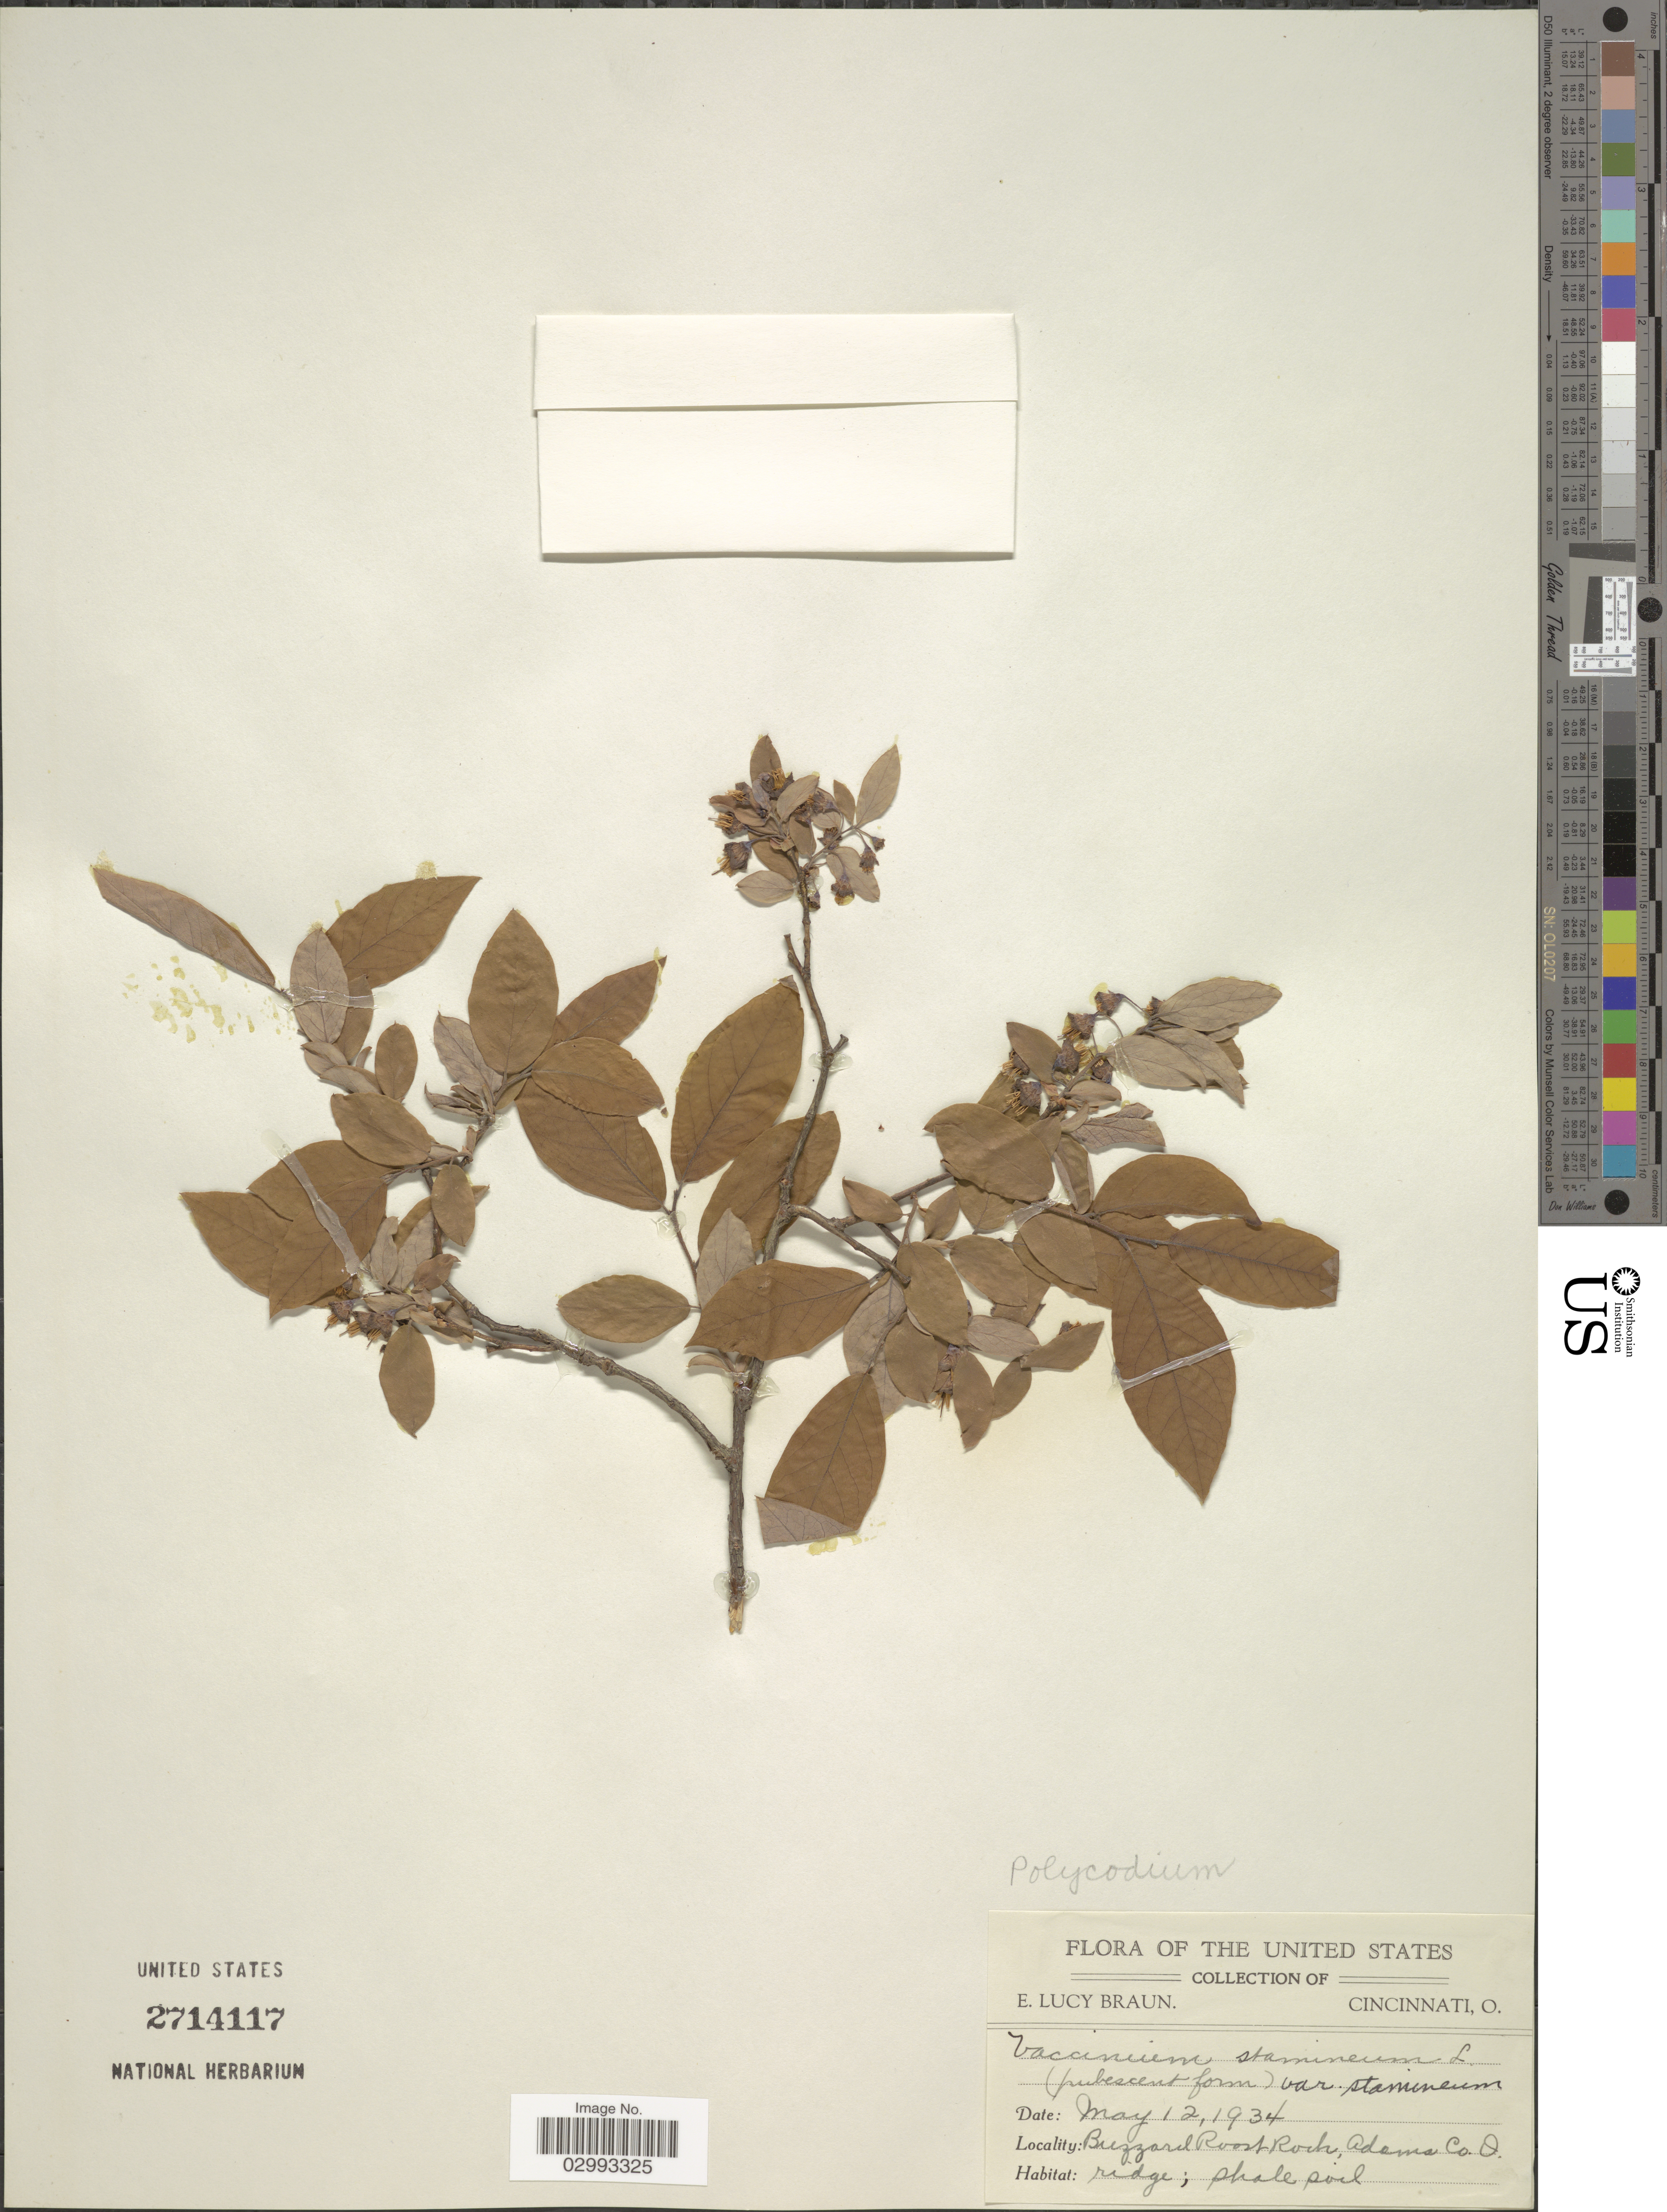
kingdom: Plantae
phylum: Tracheophyta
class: Magnoliopsida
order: Ericales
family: Ericaceae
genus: Polycodium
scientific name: Polycodium stamineum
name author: (L.) Greene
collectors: E. L. Braun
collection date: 1934-05-12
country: United States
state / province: Ohio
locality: Buzzard Roost Rock, Adams Co.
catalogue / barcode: US 2714117